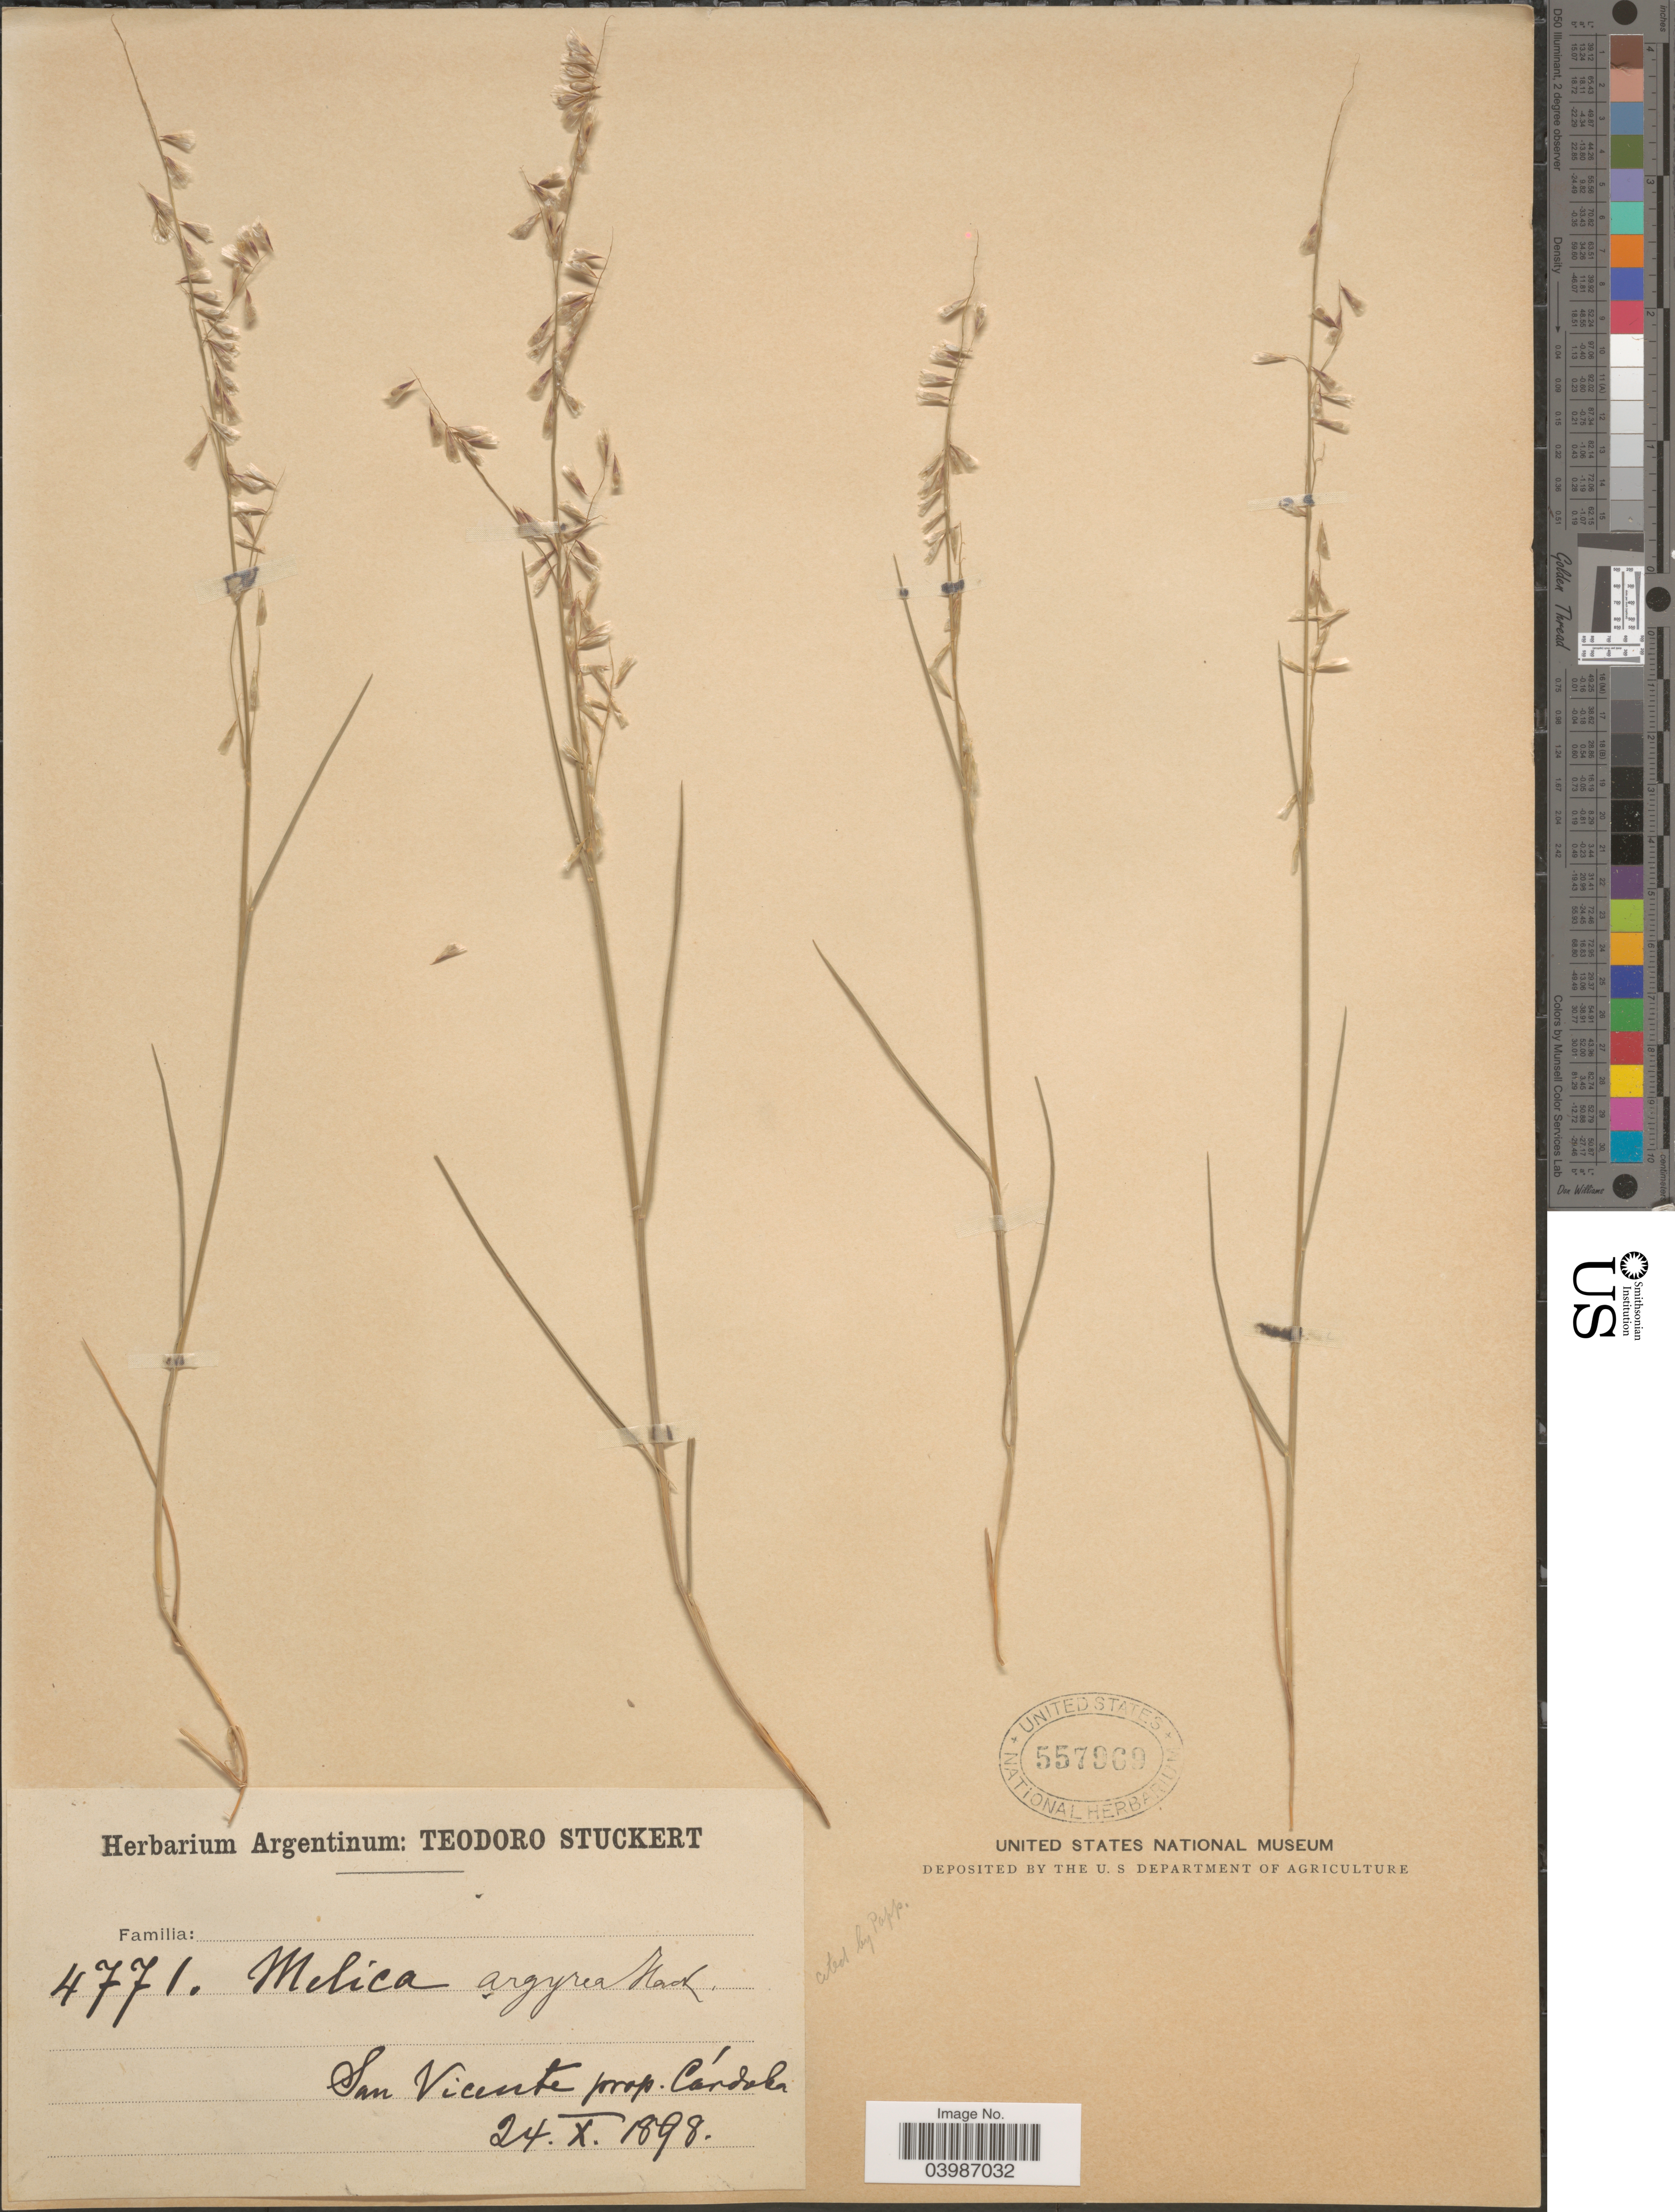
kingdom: Plantae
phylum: Tracheophyta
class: Liliopsida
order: Poales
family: Poaceae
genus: Melica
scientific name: Melica argyrea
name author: Hack. ex Stuck.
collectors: T. Stuckert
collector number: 4771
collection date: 1898-10-24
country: Argentina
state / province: Cordoba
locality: San Vicente prop. Córdoba.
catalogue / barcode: US 557969